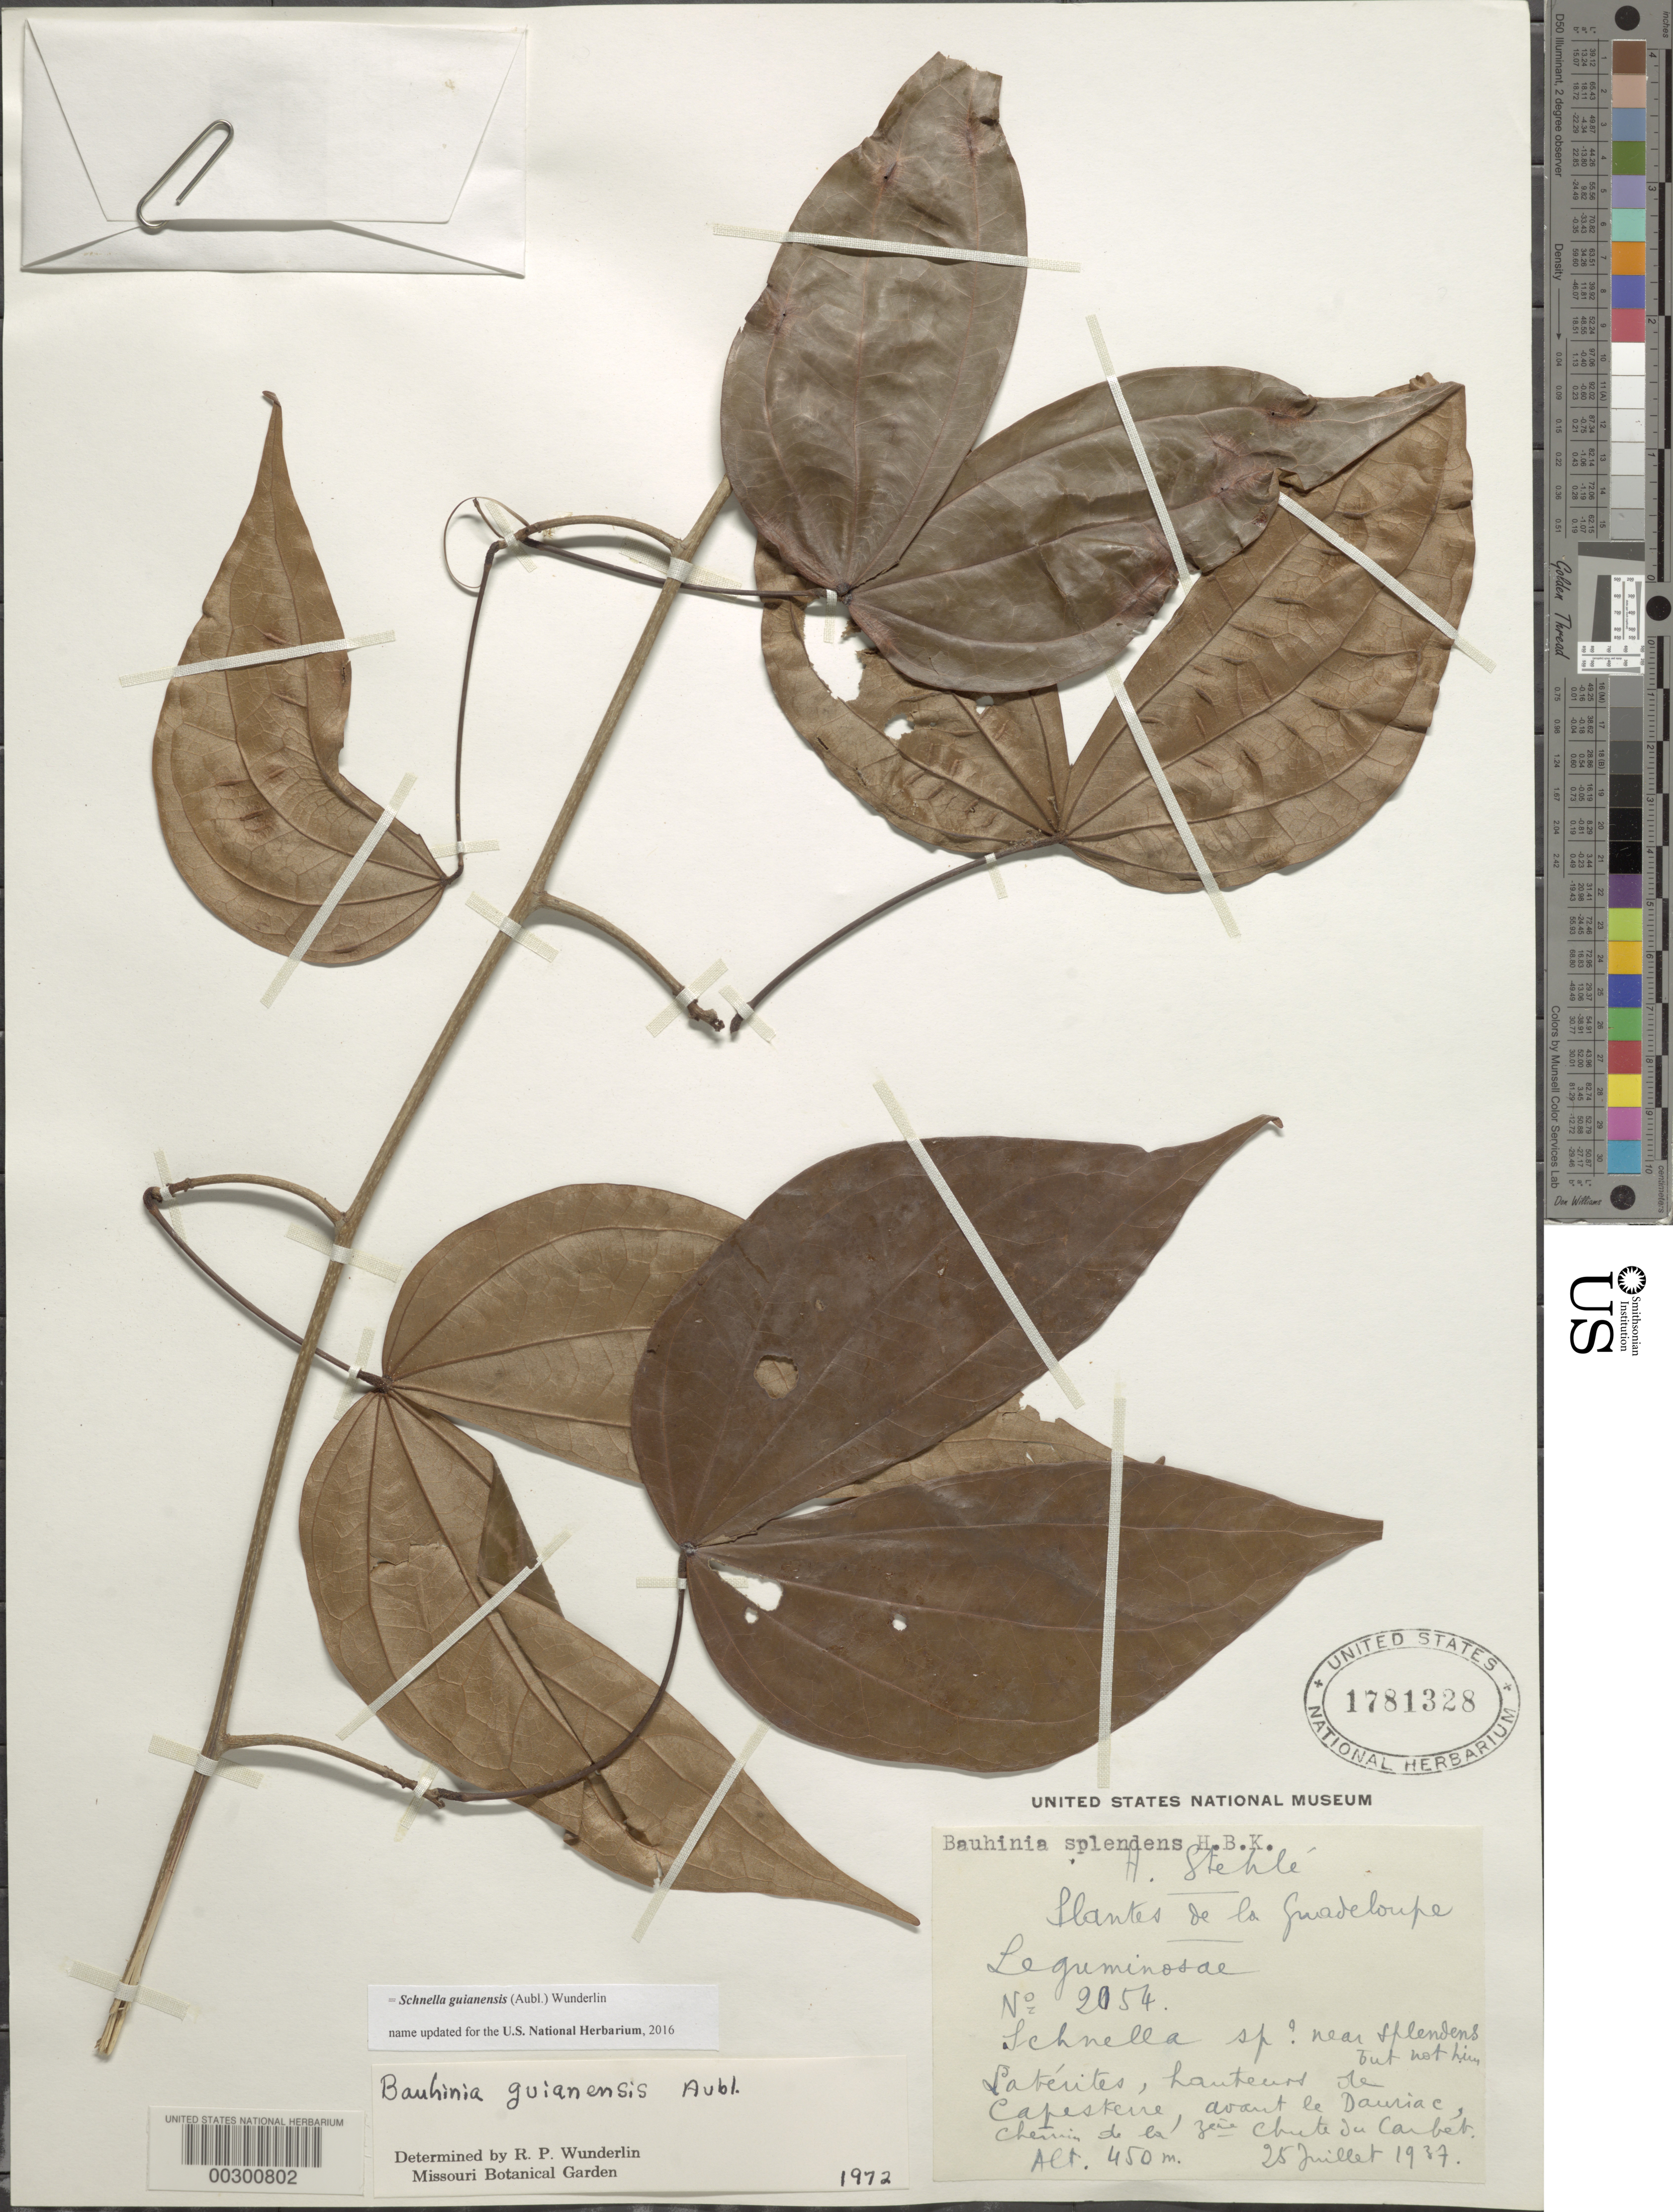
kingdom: Plantae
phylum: Tracheophyta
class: Magnoliopsida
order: Fabales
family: Fabaceae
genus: Schnella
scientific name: Schnella guianensis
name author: (Aubl.) Wunderlin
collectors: H. Stehlé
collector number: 2054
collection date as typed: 25 Jul 1937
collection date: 1937-07-25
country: Guadeloupe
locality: Laberites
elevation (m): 450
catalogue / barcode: US 1781328